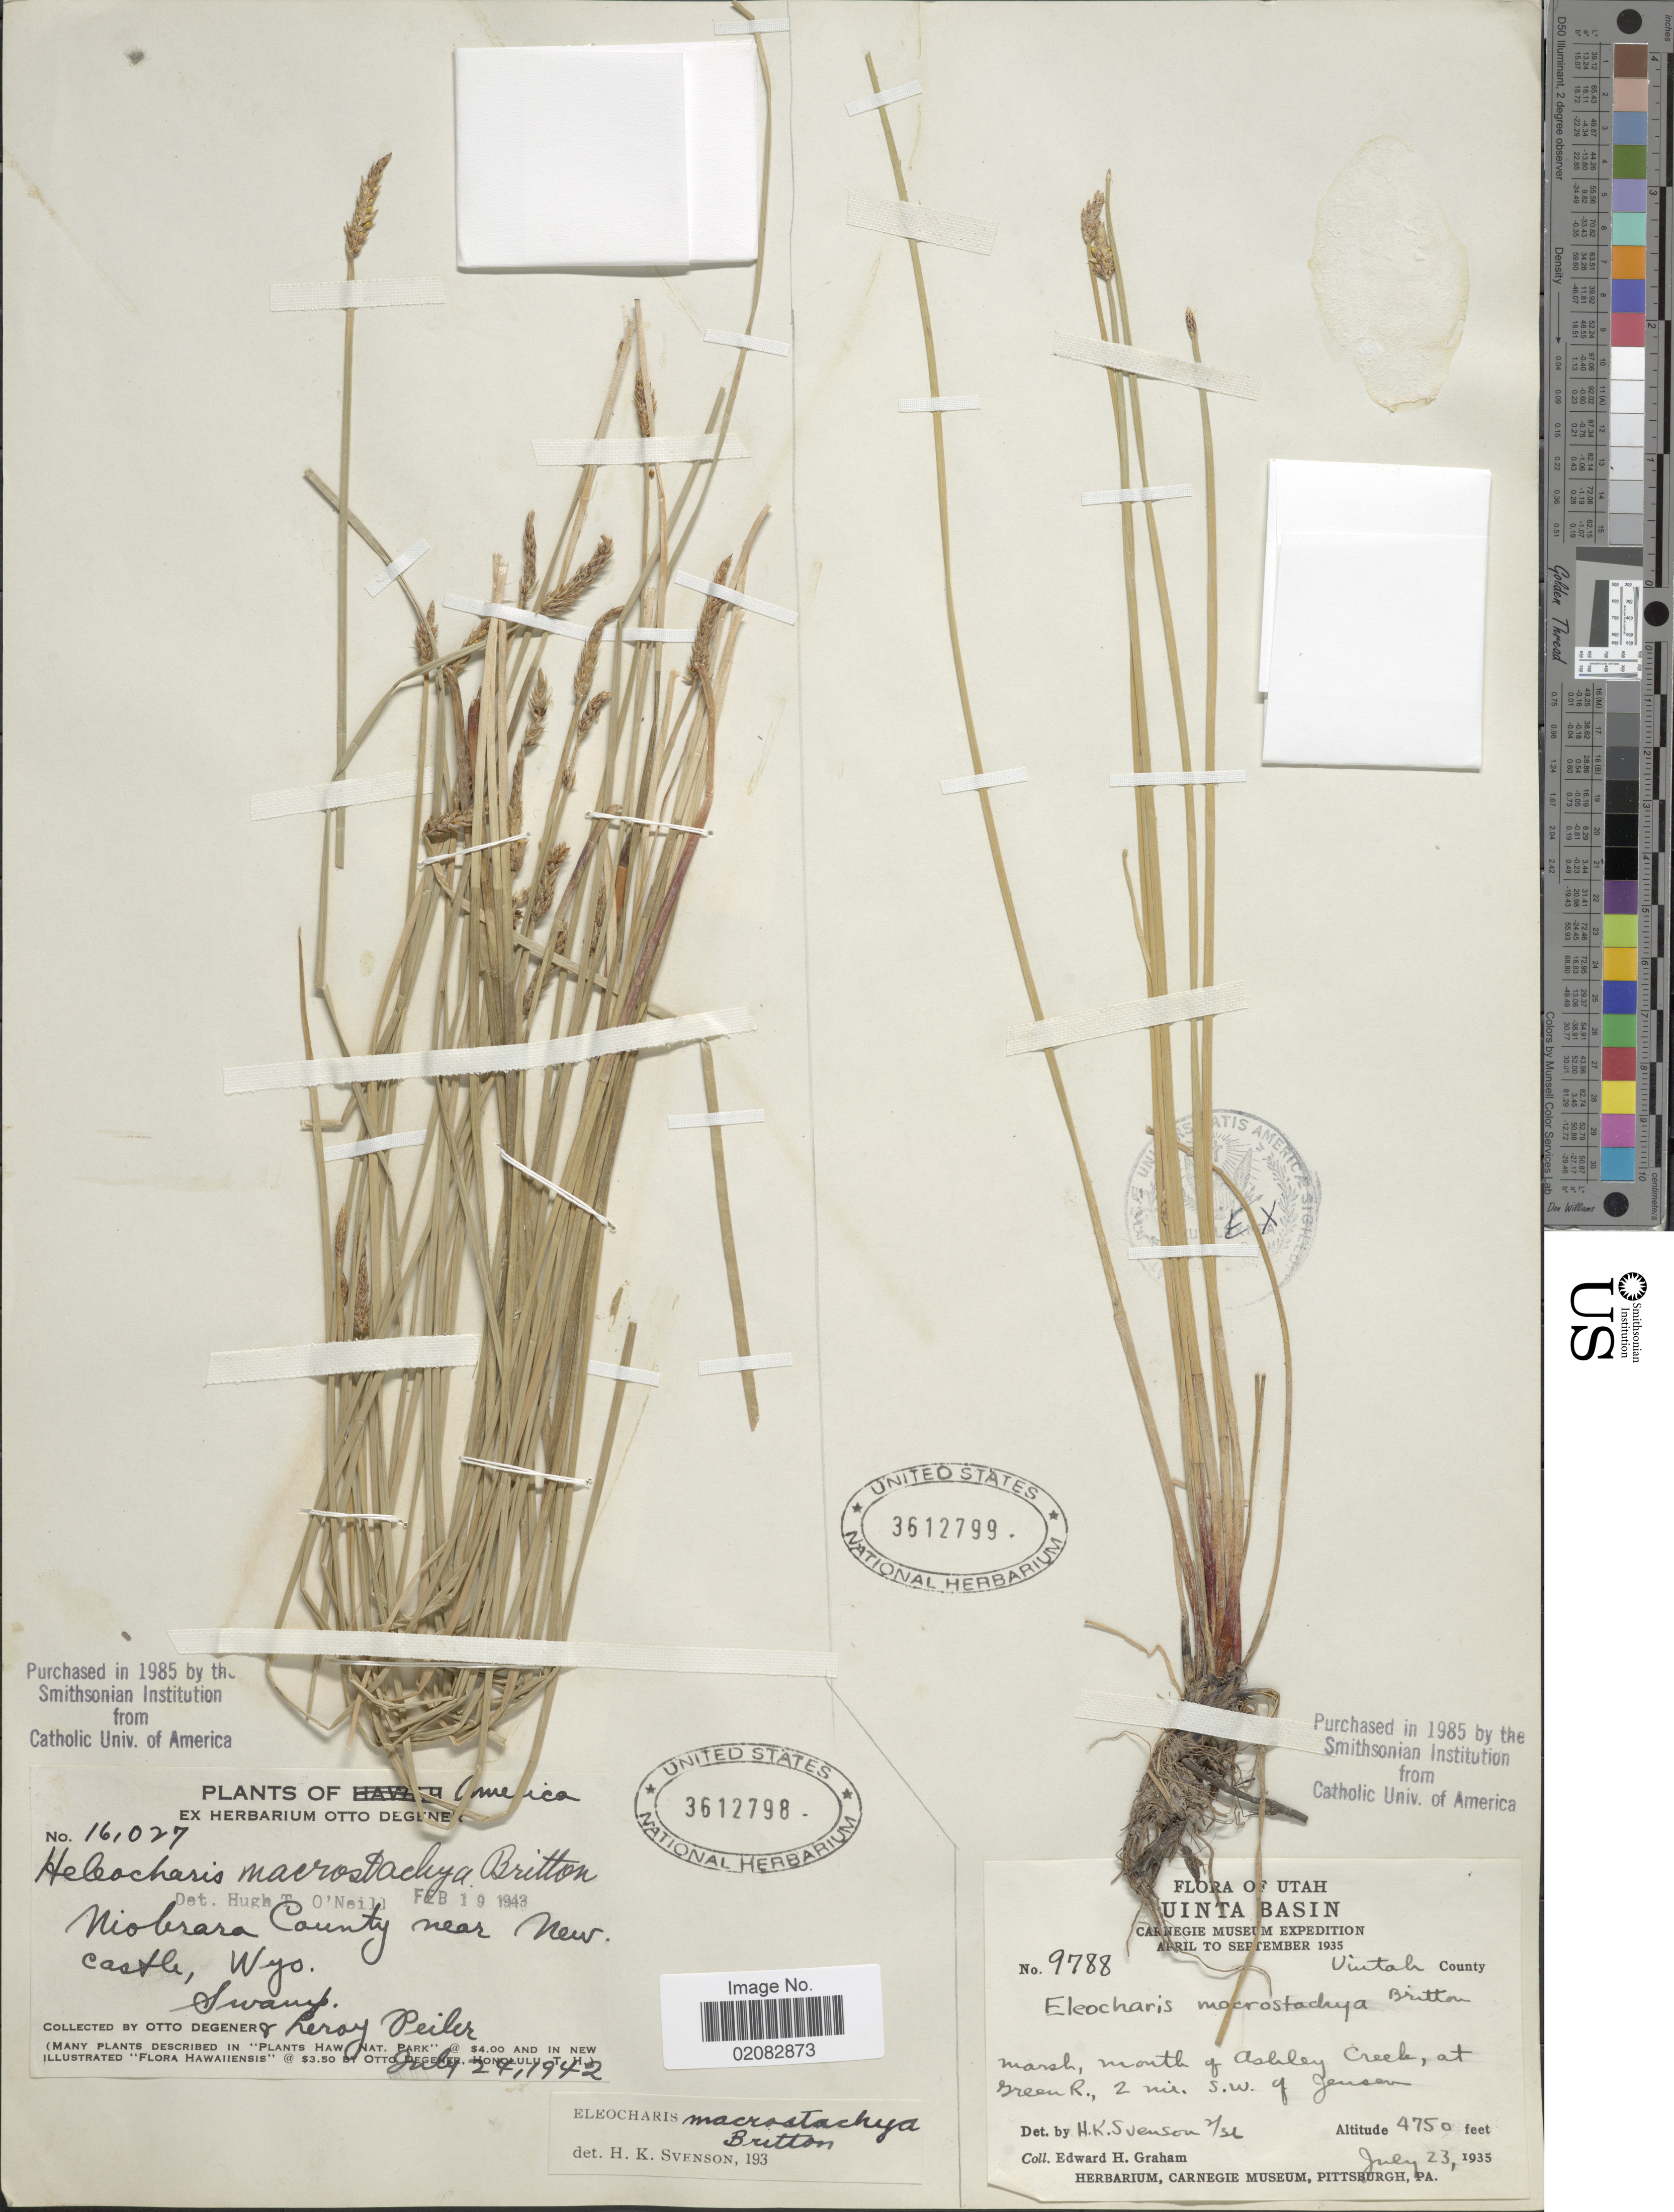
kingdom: Plantae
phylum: Tracheophyta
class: Liliopsida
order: Poales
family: Cyperaceae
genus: Eleocharis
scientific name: Eleocharis macrostachya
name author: Britton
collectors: E. H. Graham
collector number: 9788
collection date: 1935-07-23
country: United States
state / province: Utah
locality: Uinta Basin, Uintah County, Mouth of Ashley Creek, at Green R., 2 mi. s.w. of Jensen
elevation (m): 1448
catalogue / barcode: US 3612799-2